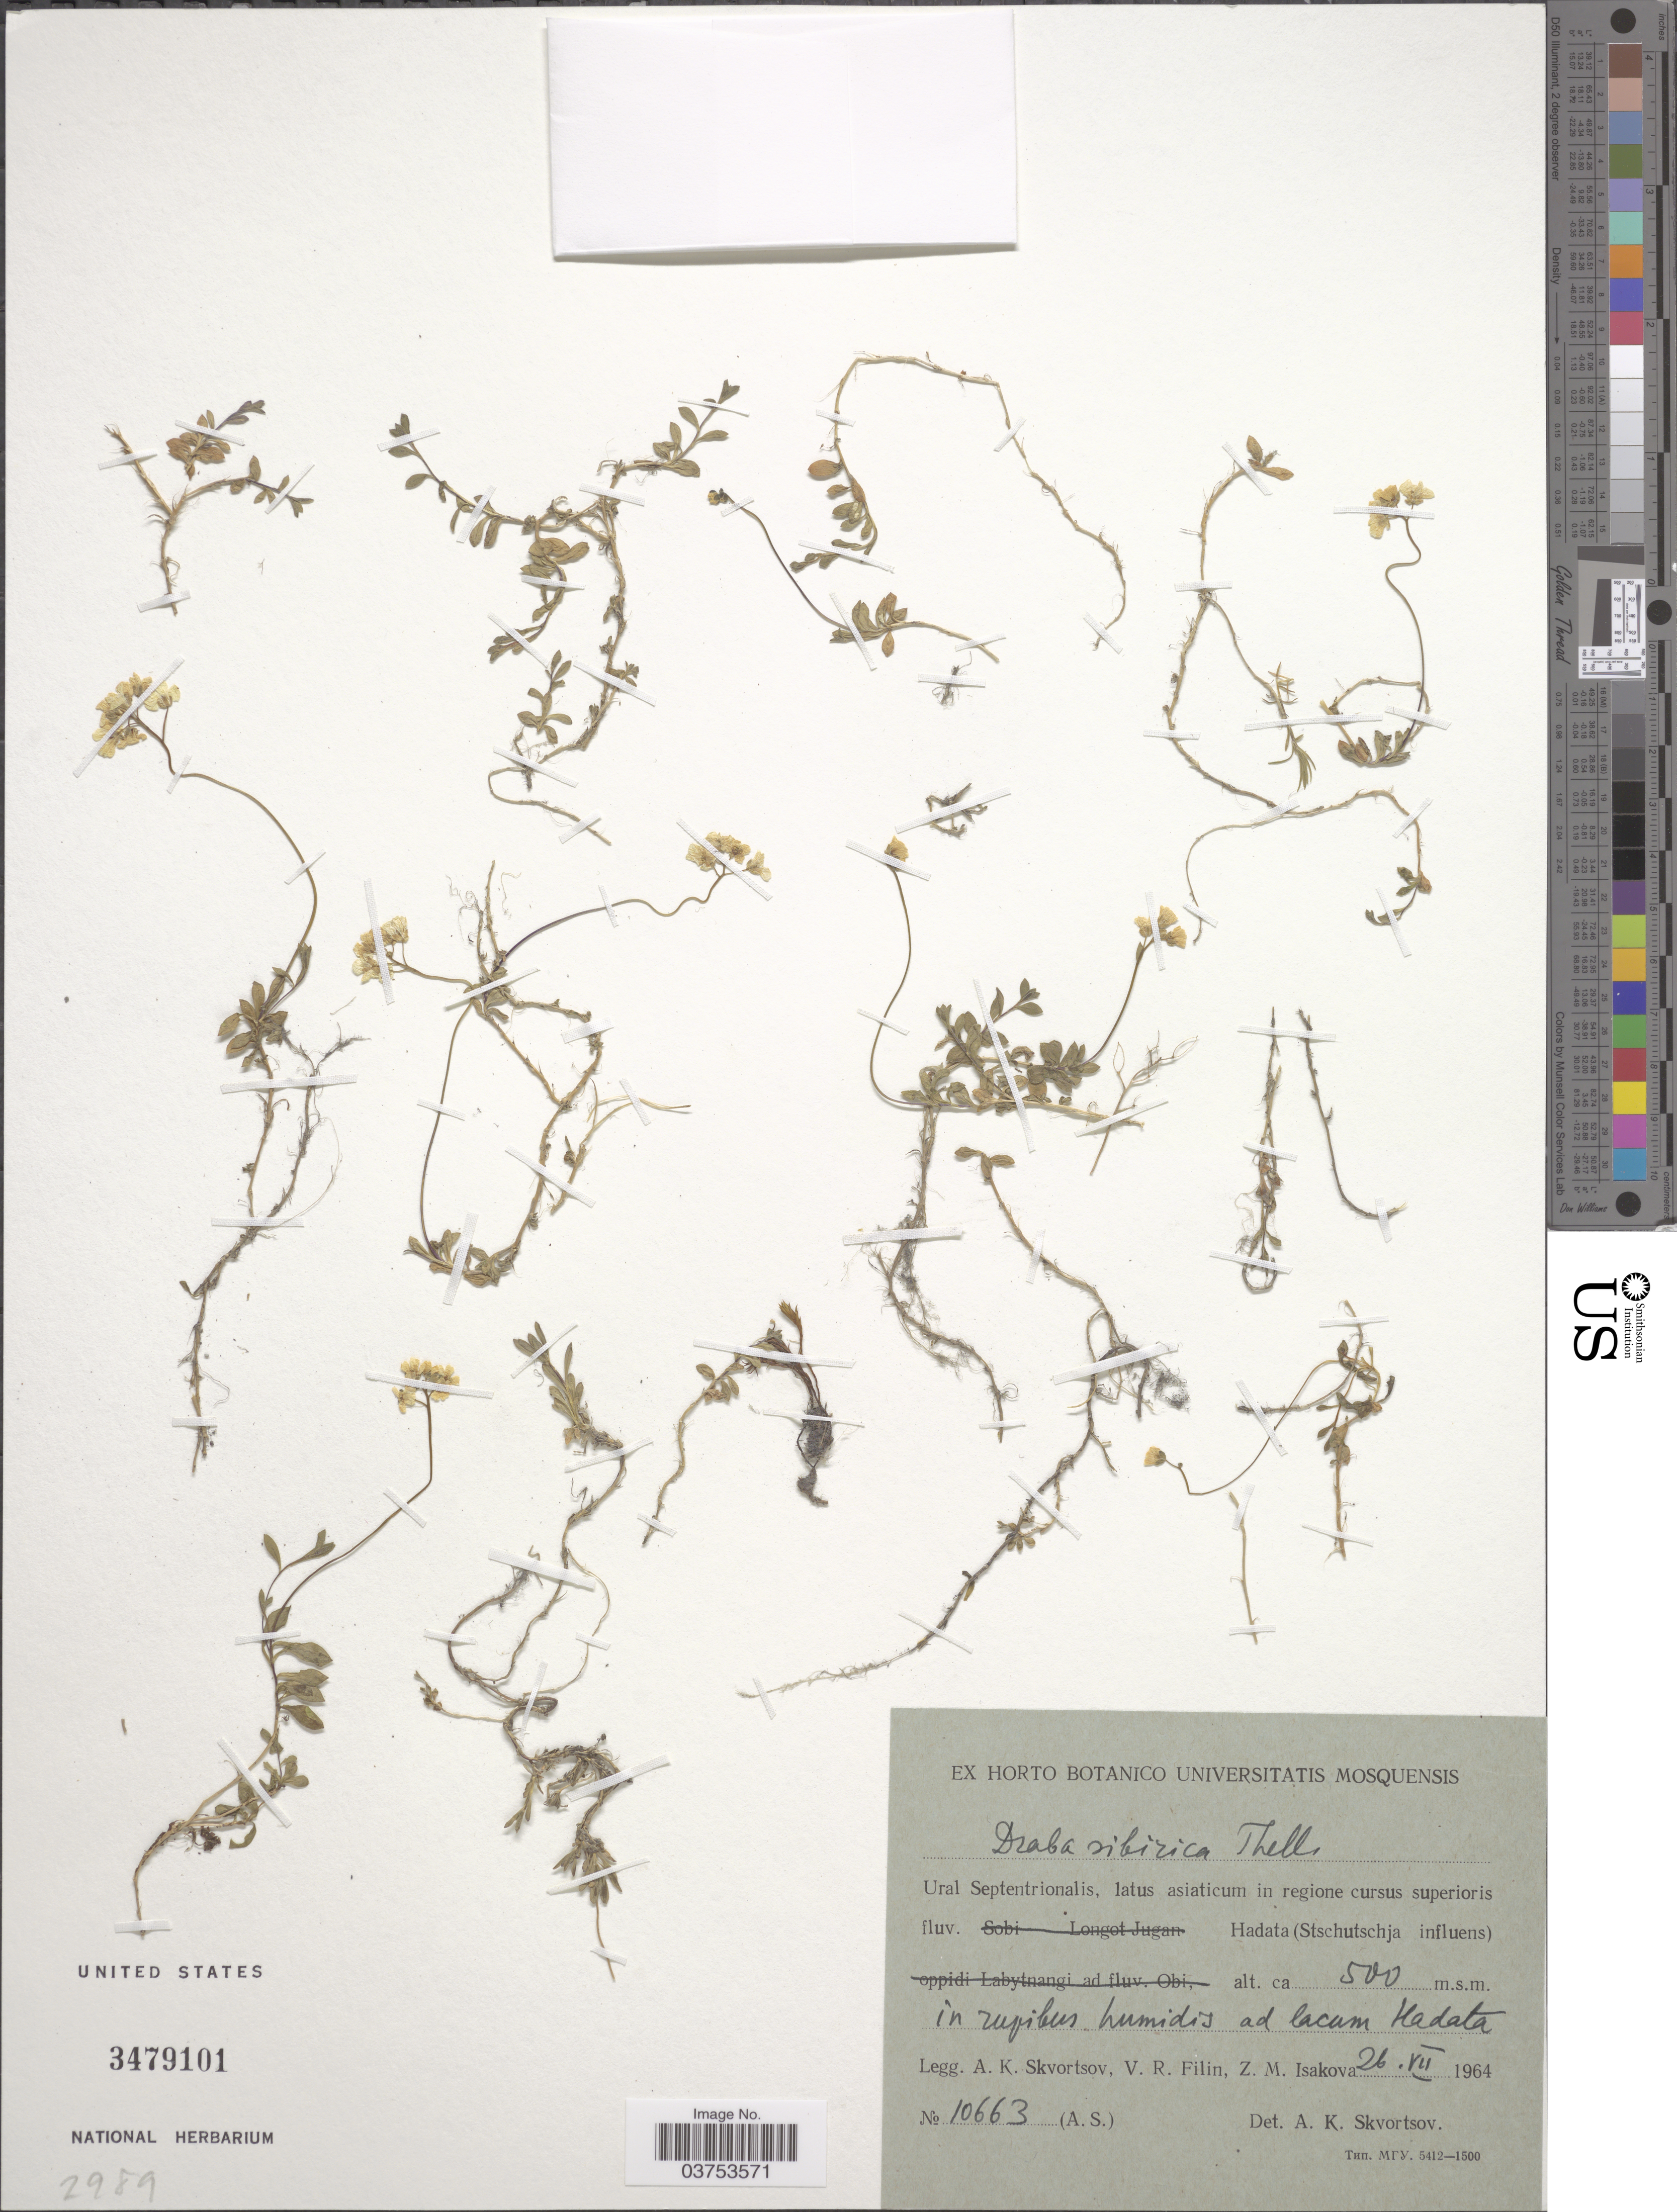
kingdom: Plantae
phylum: Tracheophyta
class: Magnoliopsida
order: Brassicales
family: Brassicaceae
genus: Draba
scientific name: Draba sibirica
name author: (Pall.) Thell.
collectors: A. K. Skvortsov, V. Filin & Z. Isakova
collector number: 10663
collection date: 1964-07-26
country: Russian Federation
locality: Ural Septentrionalis, latus asiaticum in regione cursus superioris fluv. Hadata (Stschutschja influens). In rupibus humidis ad lacum Hadata.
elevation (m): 500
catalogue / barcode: US 3479101